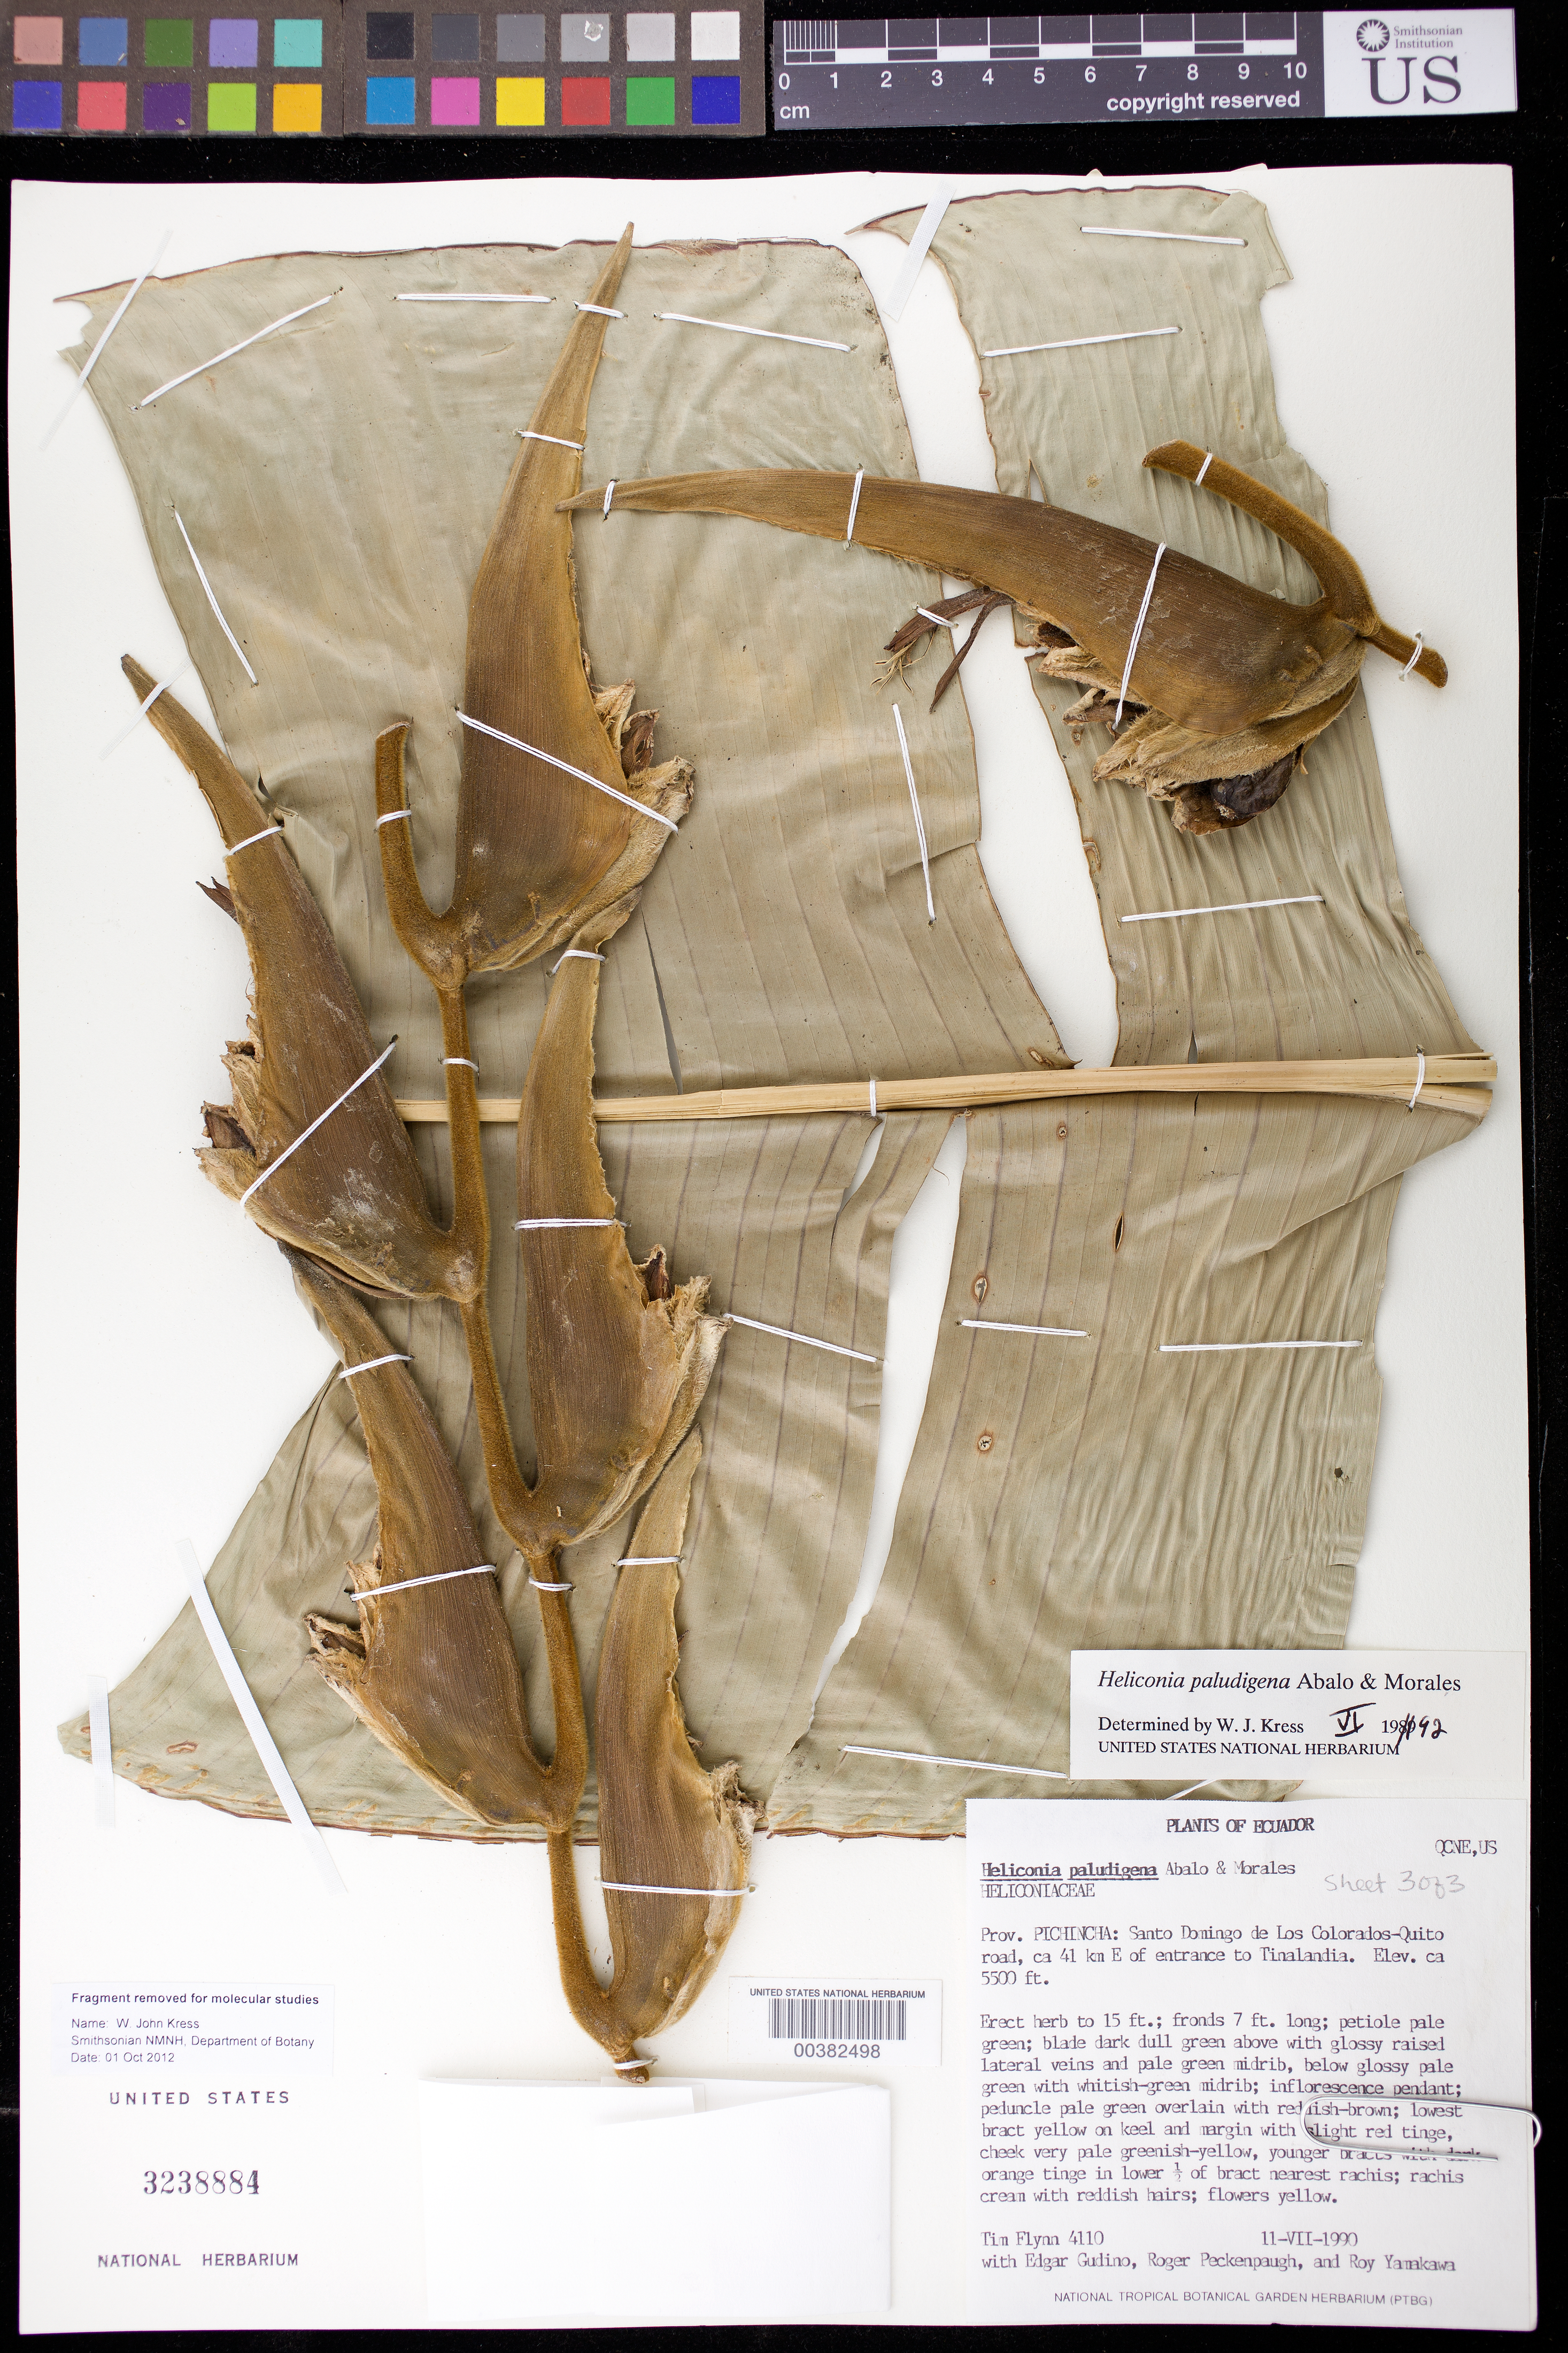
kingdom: Plantae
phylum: Tracheophyta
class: Liliopsida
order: Zingiberales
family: Heliconiaceae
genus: Heliconia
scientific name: Heliconia paludigena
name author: Abalo & Morales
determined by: Kress, W. J., (US), Smithsonian Institution - National Museum of Natural History (UNITED STATES)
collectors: T. W. Flynn, E. Gudiño, R. Peckinpaugh & R. Yamakawa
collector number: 4110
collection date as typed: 11 Jul 1990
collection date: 1990-07-11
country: Ecuador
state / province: Pichincha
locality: Santo Domingo de los Colorados - quito road. E of Entrance to tinalandia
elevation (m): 1676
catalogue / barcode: US 3238884